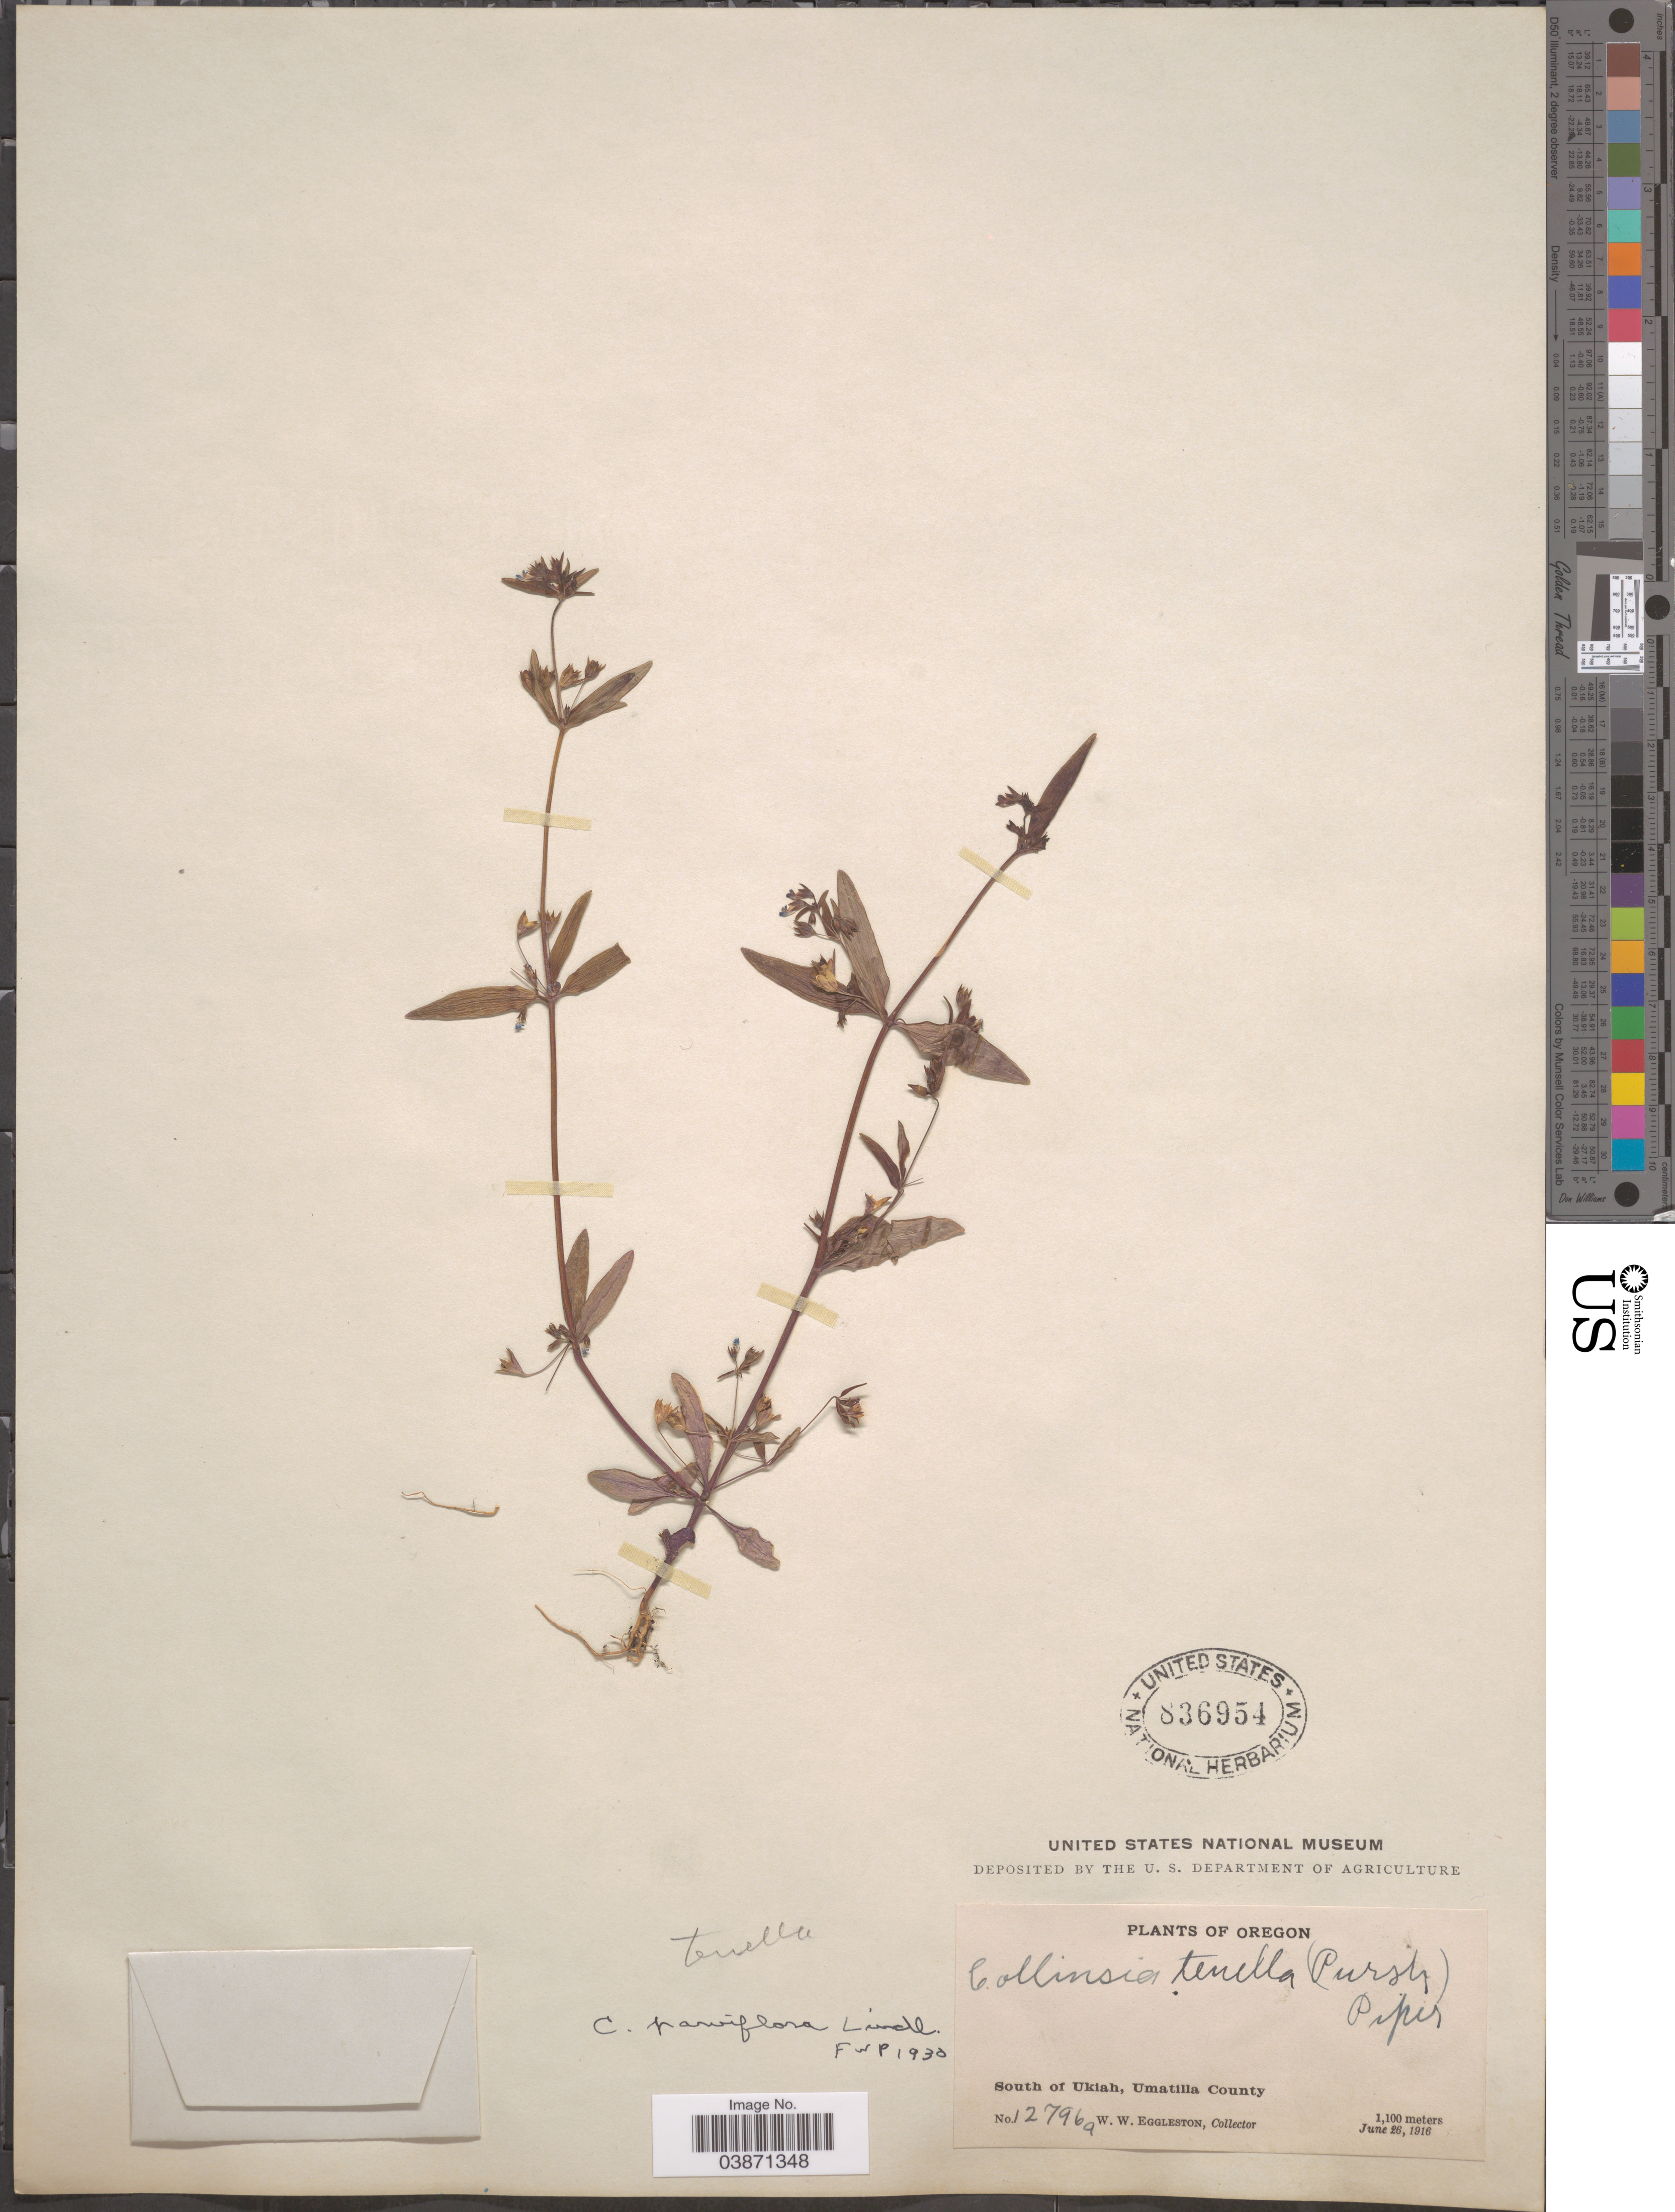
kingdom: Plantae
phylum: Tracheophyta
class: Magnoliopsida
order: Lamiales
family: Plantaginaceae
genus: Collinsia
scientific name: Collinsia parviflora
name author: Douglas ex Lindl.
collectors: W. W. Eggleston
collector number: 12796a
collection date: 1916-06-26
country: United States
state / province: Oregon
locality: South of Ukiah, Umatilla County.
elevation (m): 1100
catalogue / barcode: US 836954